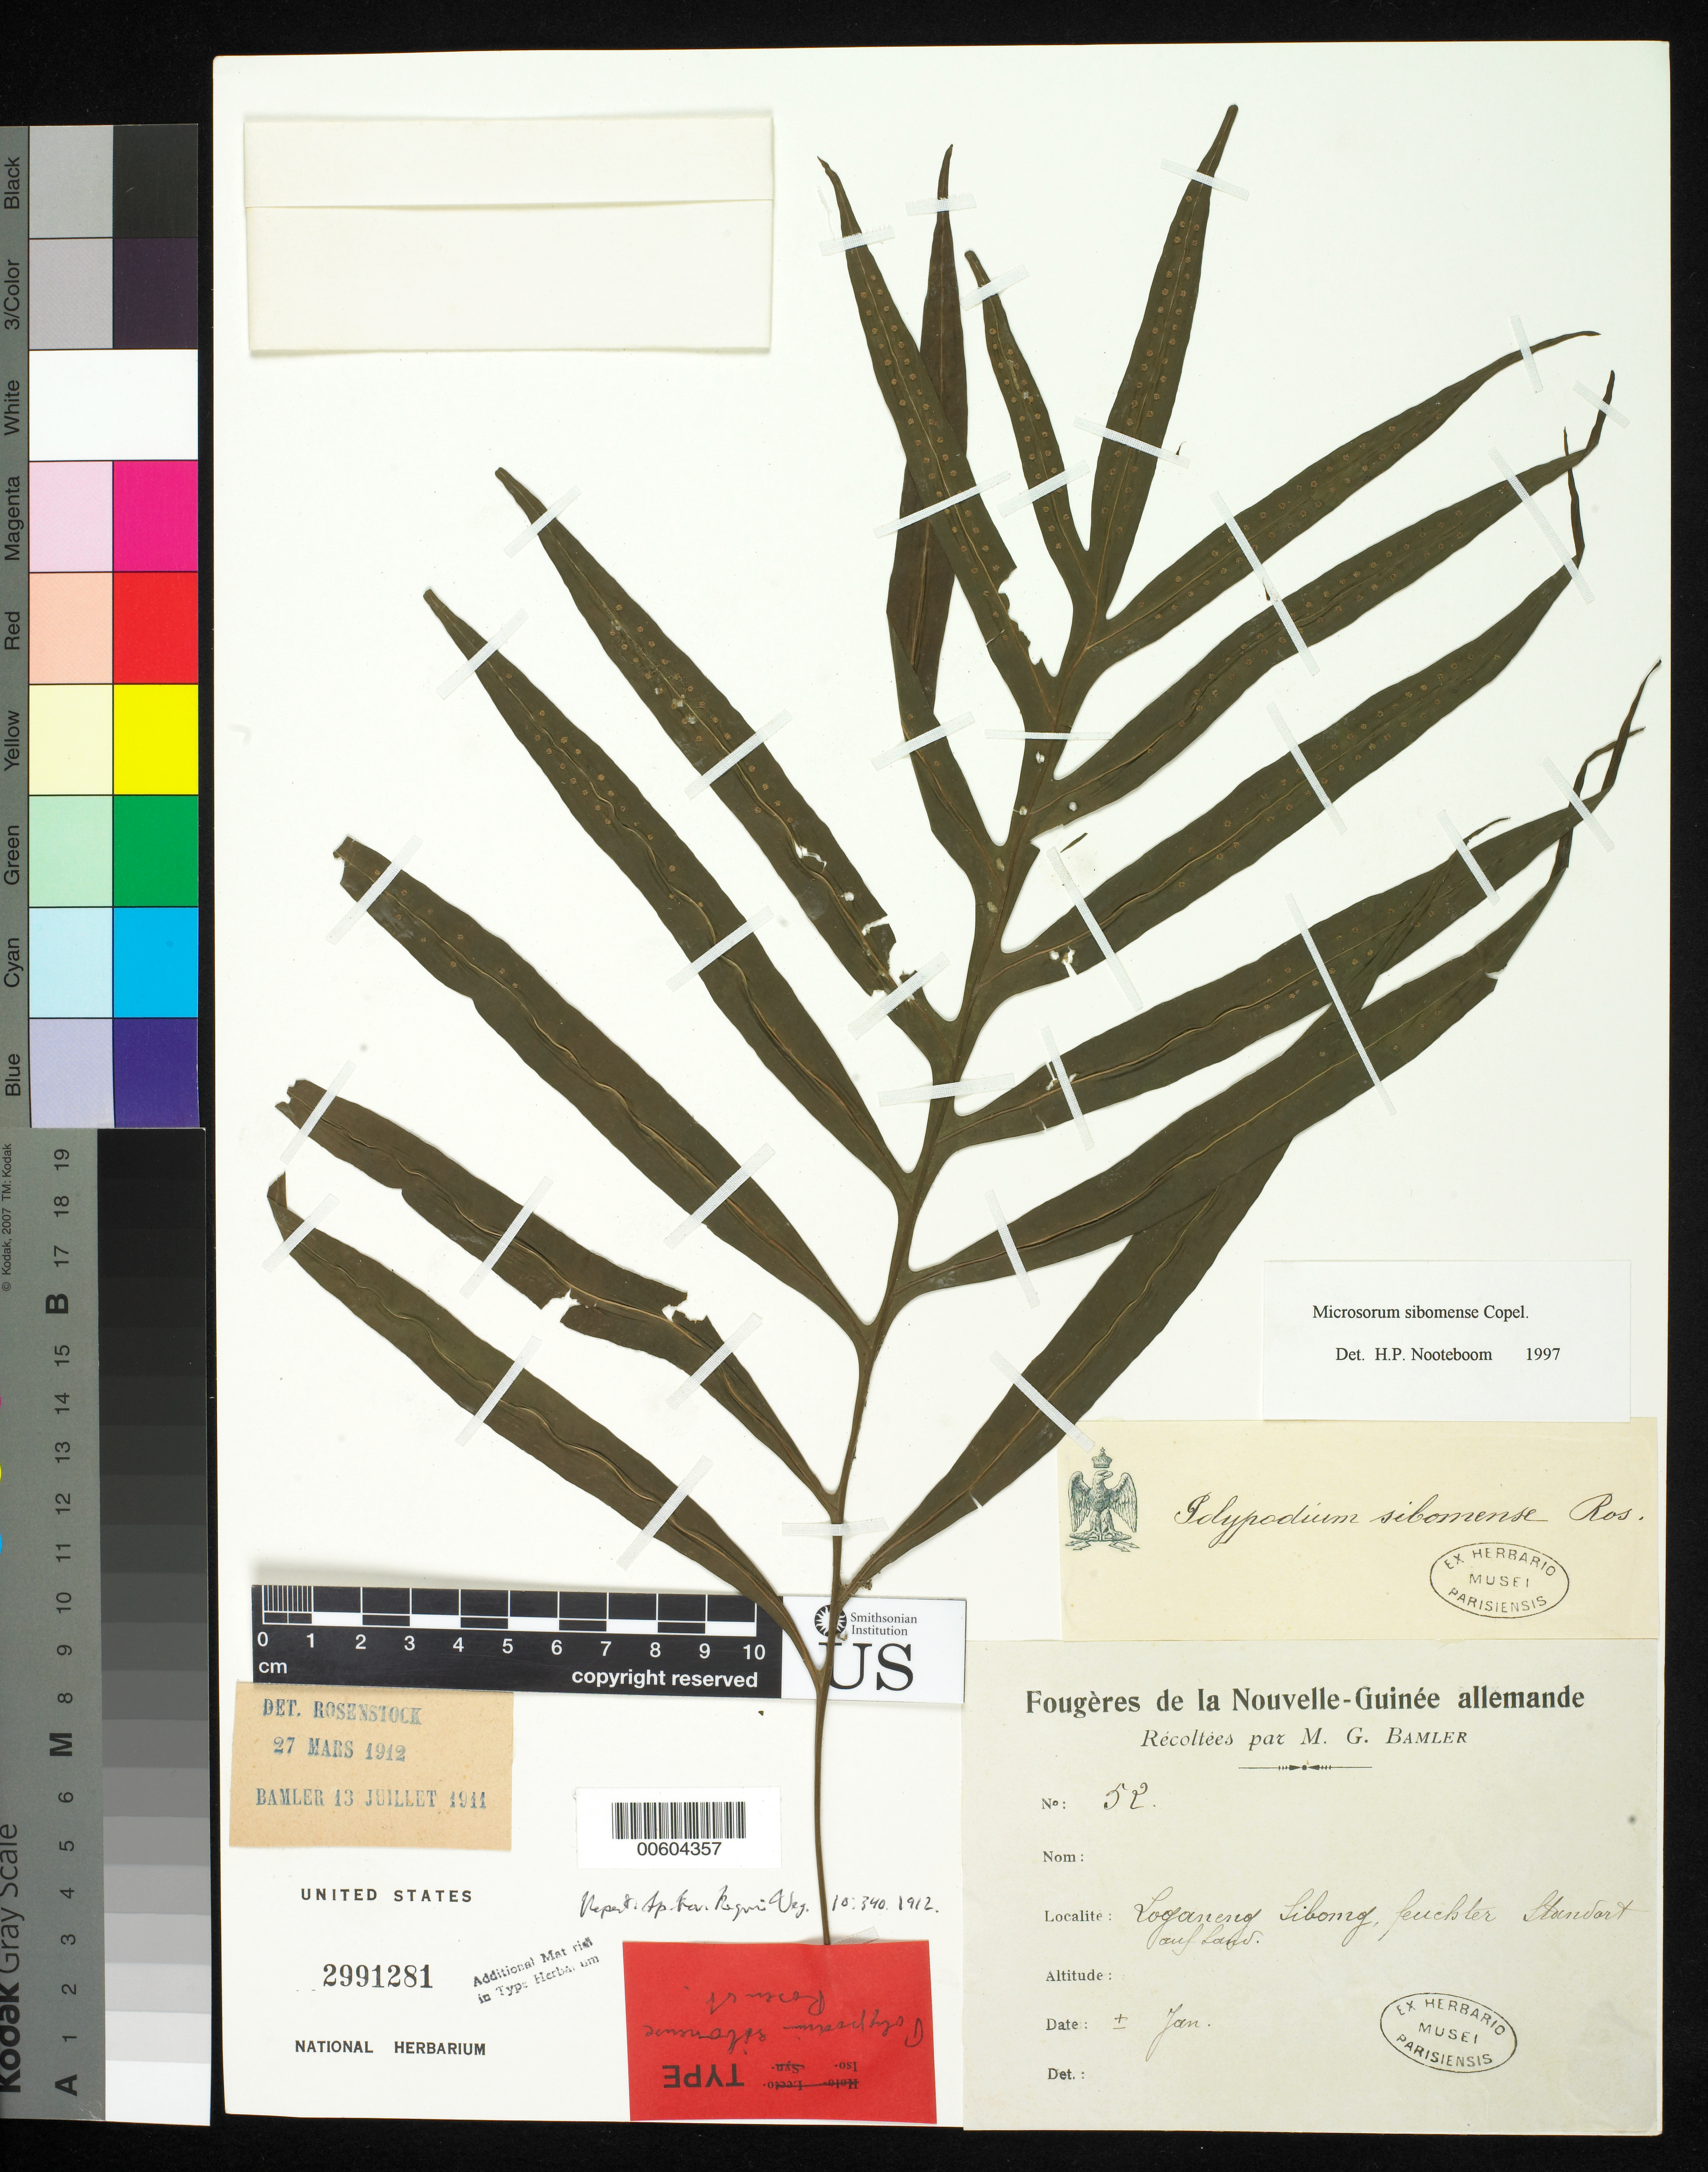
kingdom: Plantae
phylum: Tracheophyta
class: Polypodiopsida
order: Polypodiales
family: Polypodiaceae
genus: Polypodium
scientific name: Polypodium sibomense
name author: Rosenst.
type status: Isotype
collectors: G. Bamler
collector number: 52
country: Papua New Guinea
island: New Guinea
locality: Siboma prope Logaueng [Siboma near Logaueng].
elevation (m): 50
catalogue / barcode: US 2991281